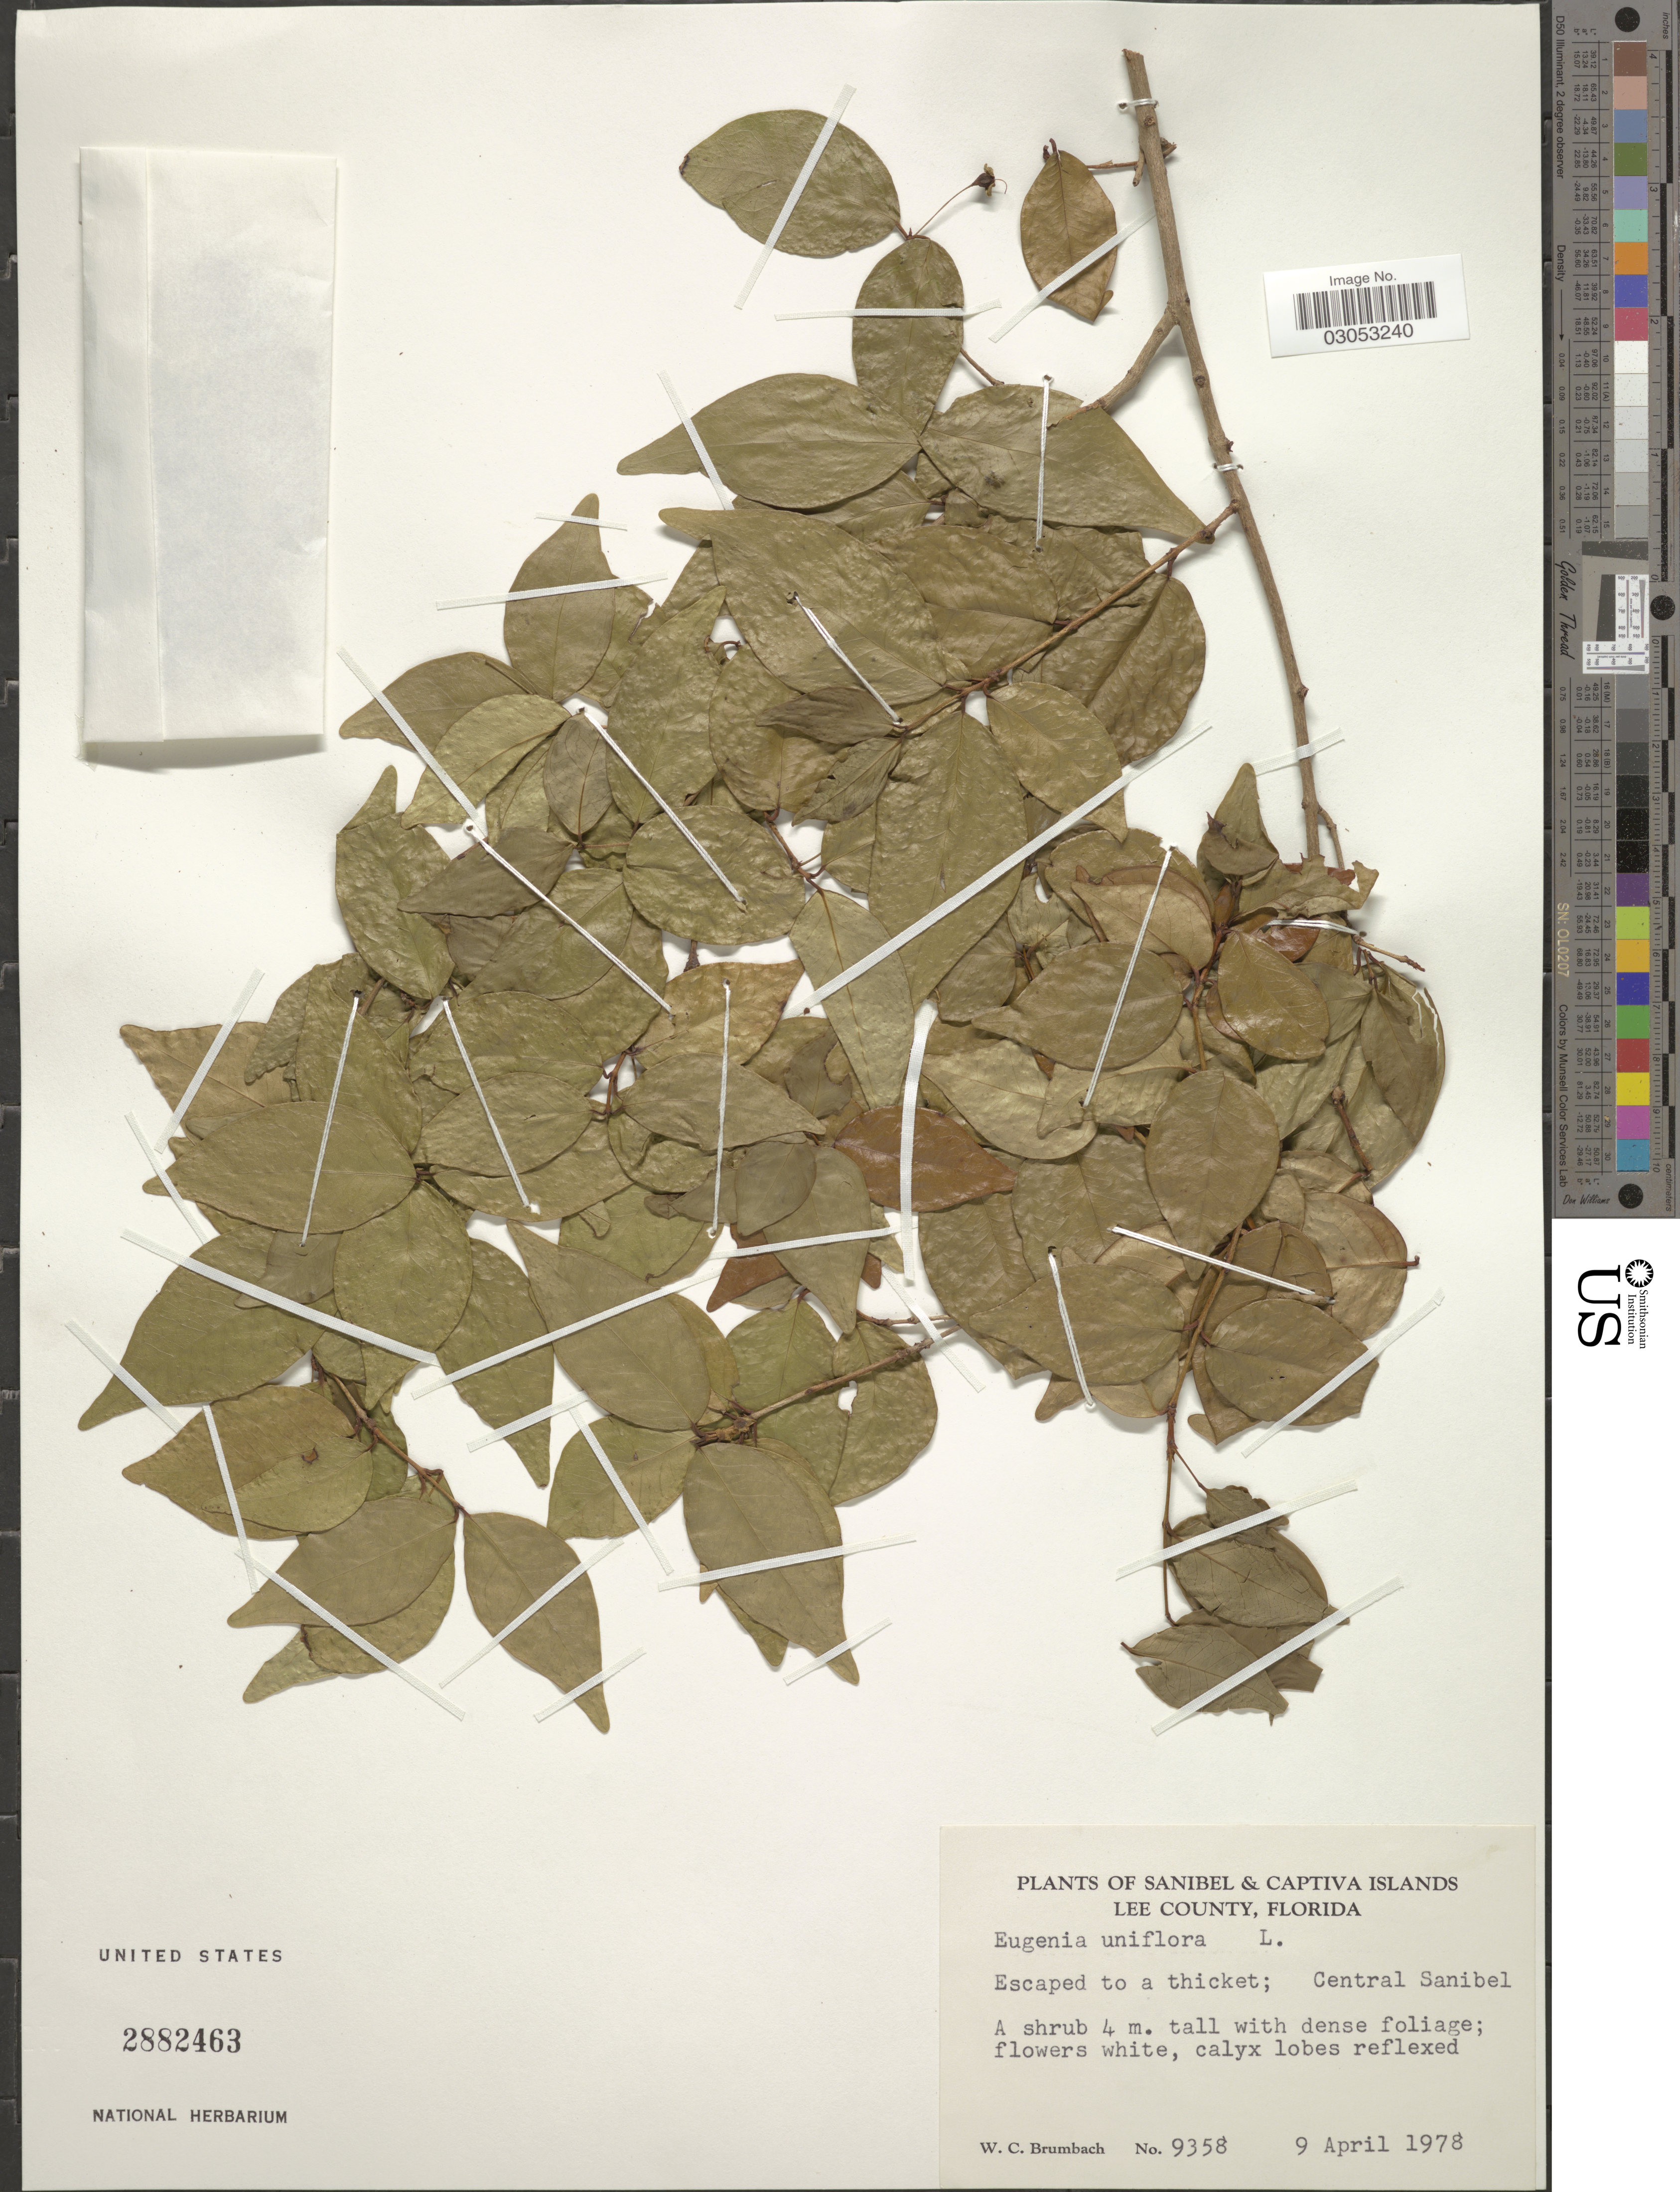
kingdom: Plantae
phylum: Tracheophyta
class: Magnoliopsida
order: Myrtales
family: Myrtaceae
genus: Eugenia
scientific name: Eugenia uniflora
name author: L.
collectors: W. C. Brumbach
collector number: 9358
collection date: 1978-04-09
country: United States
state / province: Florida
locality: Sanibel & Captiva Islands, Lee County, Central Sanibel.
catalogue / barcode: US 2882463